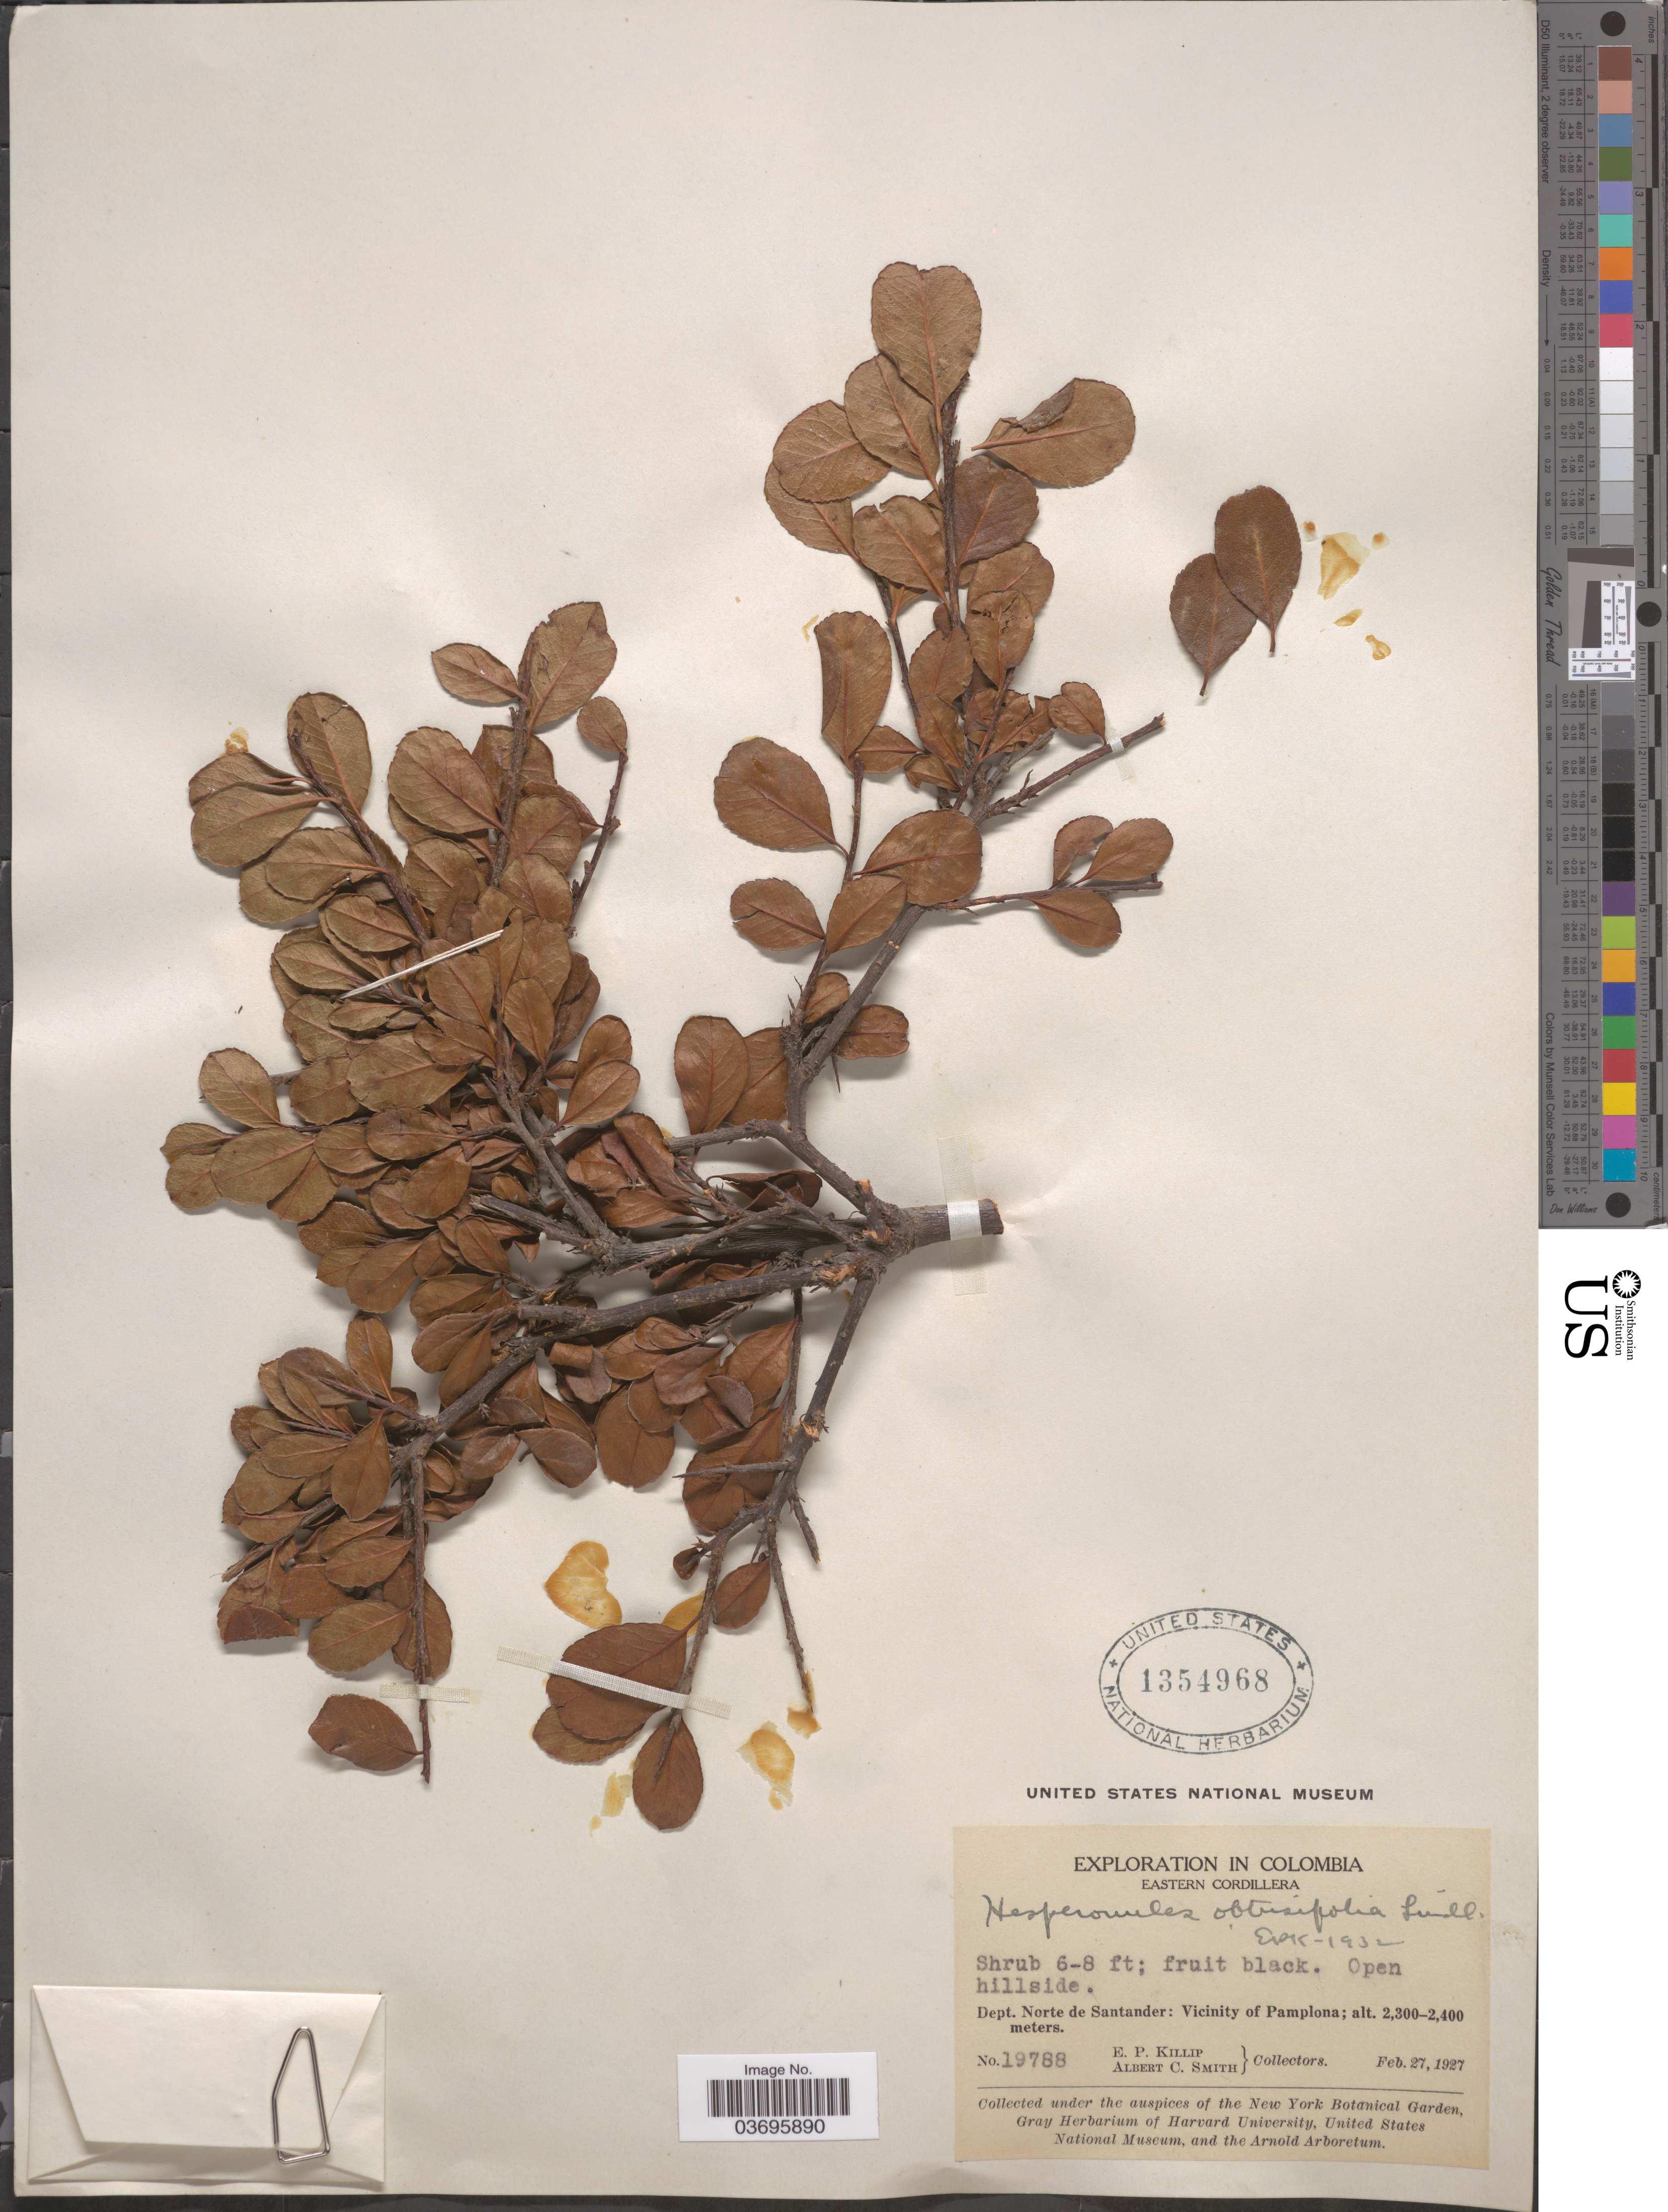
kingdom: Plantae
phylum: Tracheophyta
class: Magnoliopsida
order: Rosales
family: Rosaceae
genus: Hesperomeles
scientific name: Hesperomeles heterophylla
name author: (Ruiz & Pav.) Hook.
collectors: E. P. Killip & A. C. Smith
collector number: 19788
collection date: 1927-02-27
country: Colombia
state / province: Norte de Santander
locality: Eastern Cordillera. Dept. Norte de Santander: Vicinity of Pamplona.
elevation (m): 2300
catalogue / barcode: US 1354968